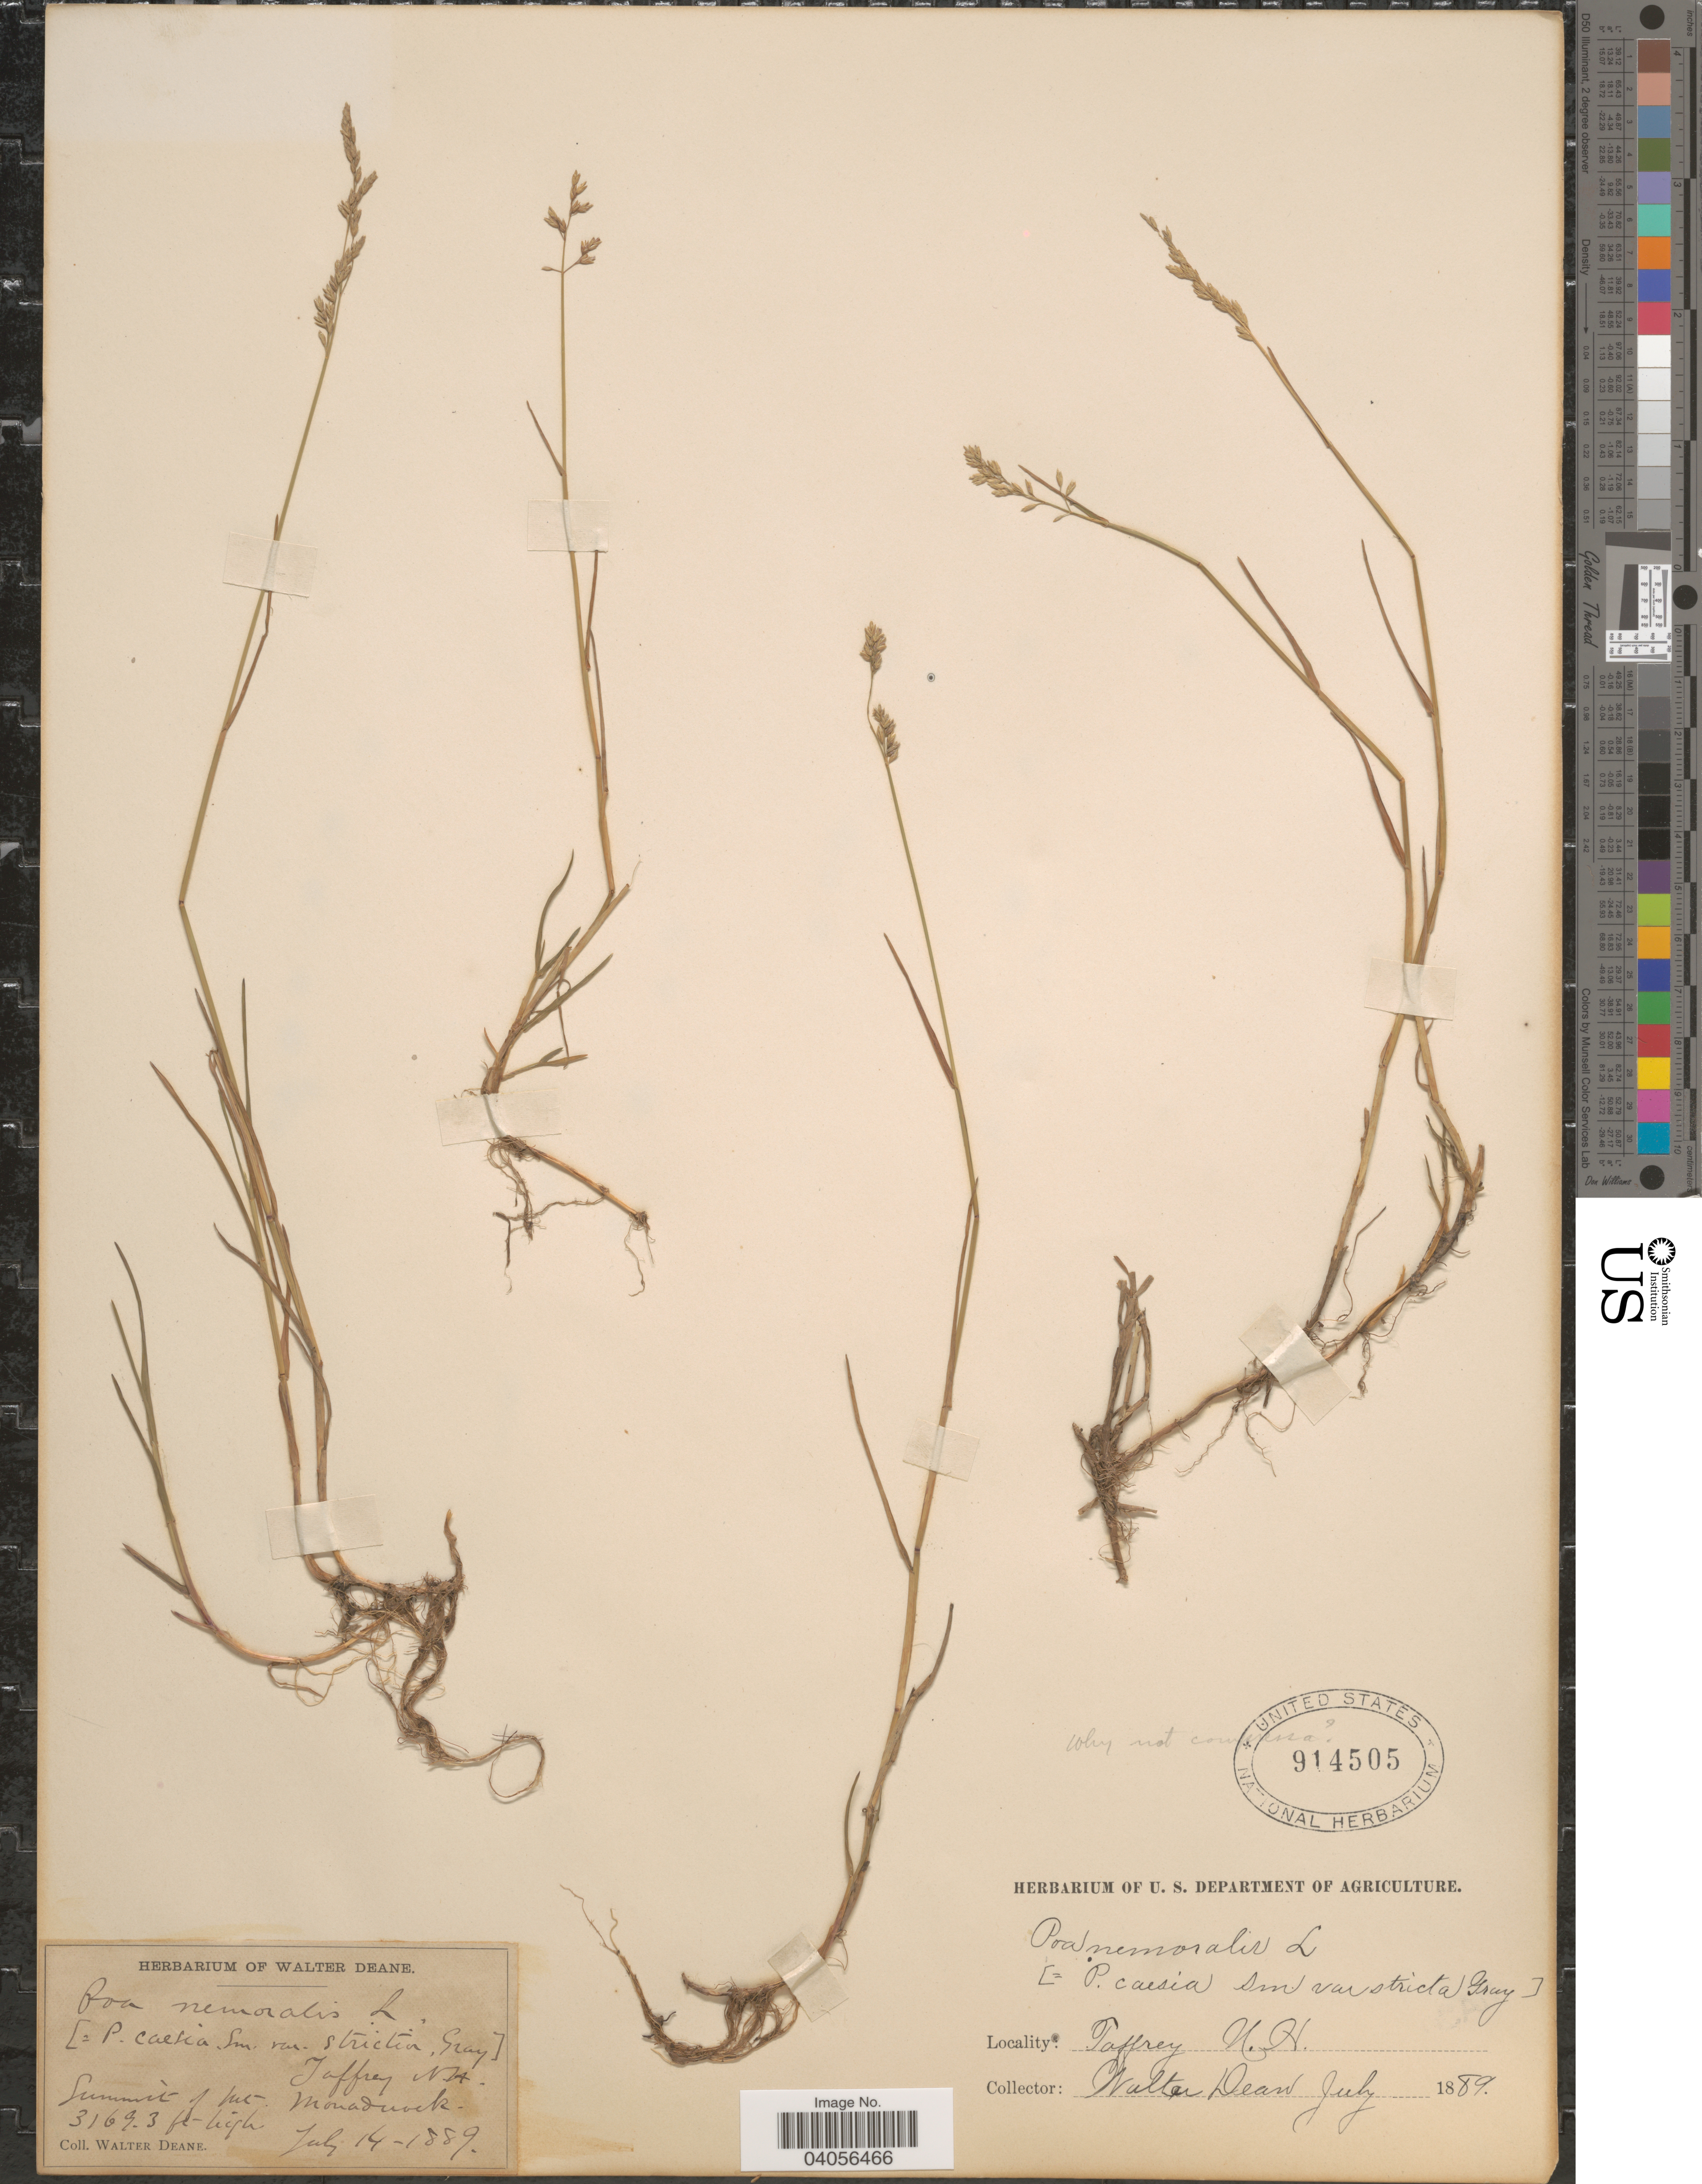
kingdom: Plantae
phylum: Tracheophyta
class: Liliopsida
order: Poales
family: Poaceae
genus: Poa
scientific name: Poa compressa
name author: L.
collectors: W. Deane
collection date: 1889-07-14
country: United States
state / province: New Hampshire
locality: Jaffrey. Summit of Mt Monadnock.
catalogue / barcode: US 914505